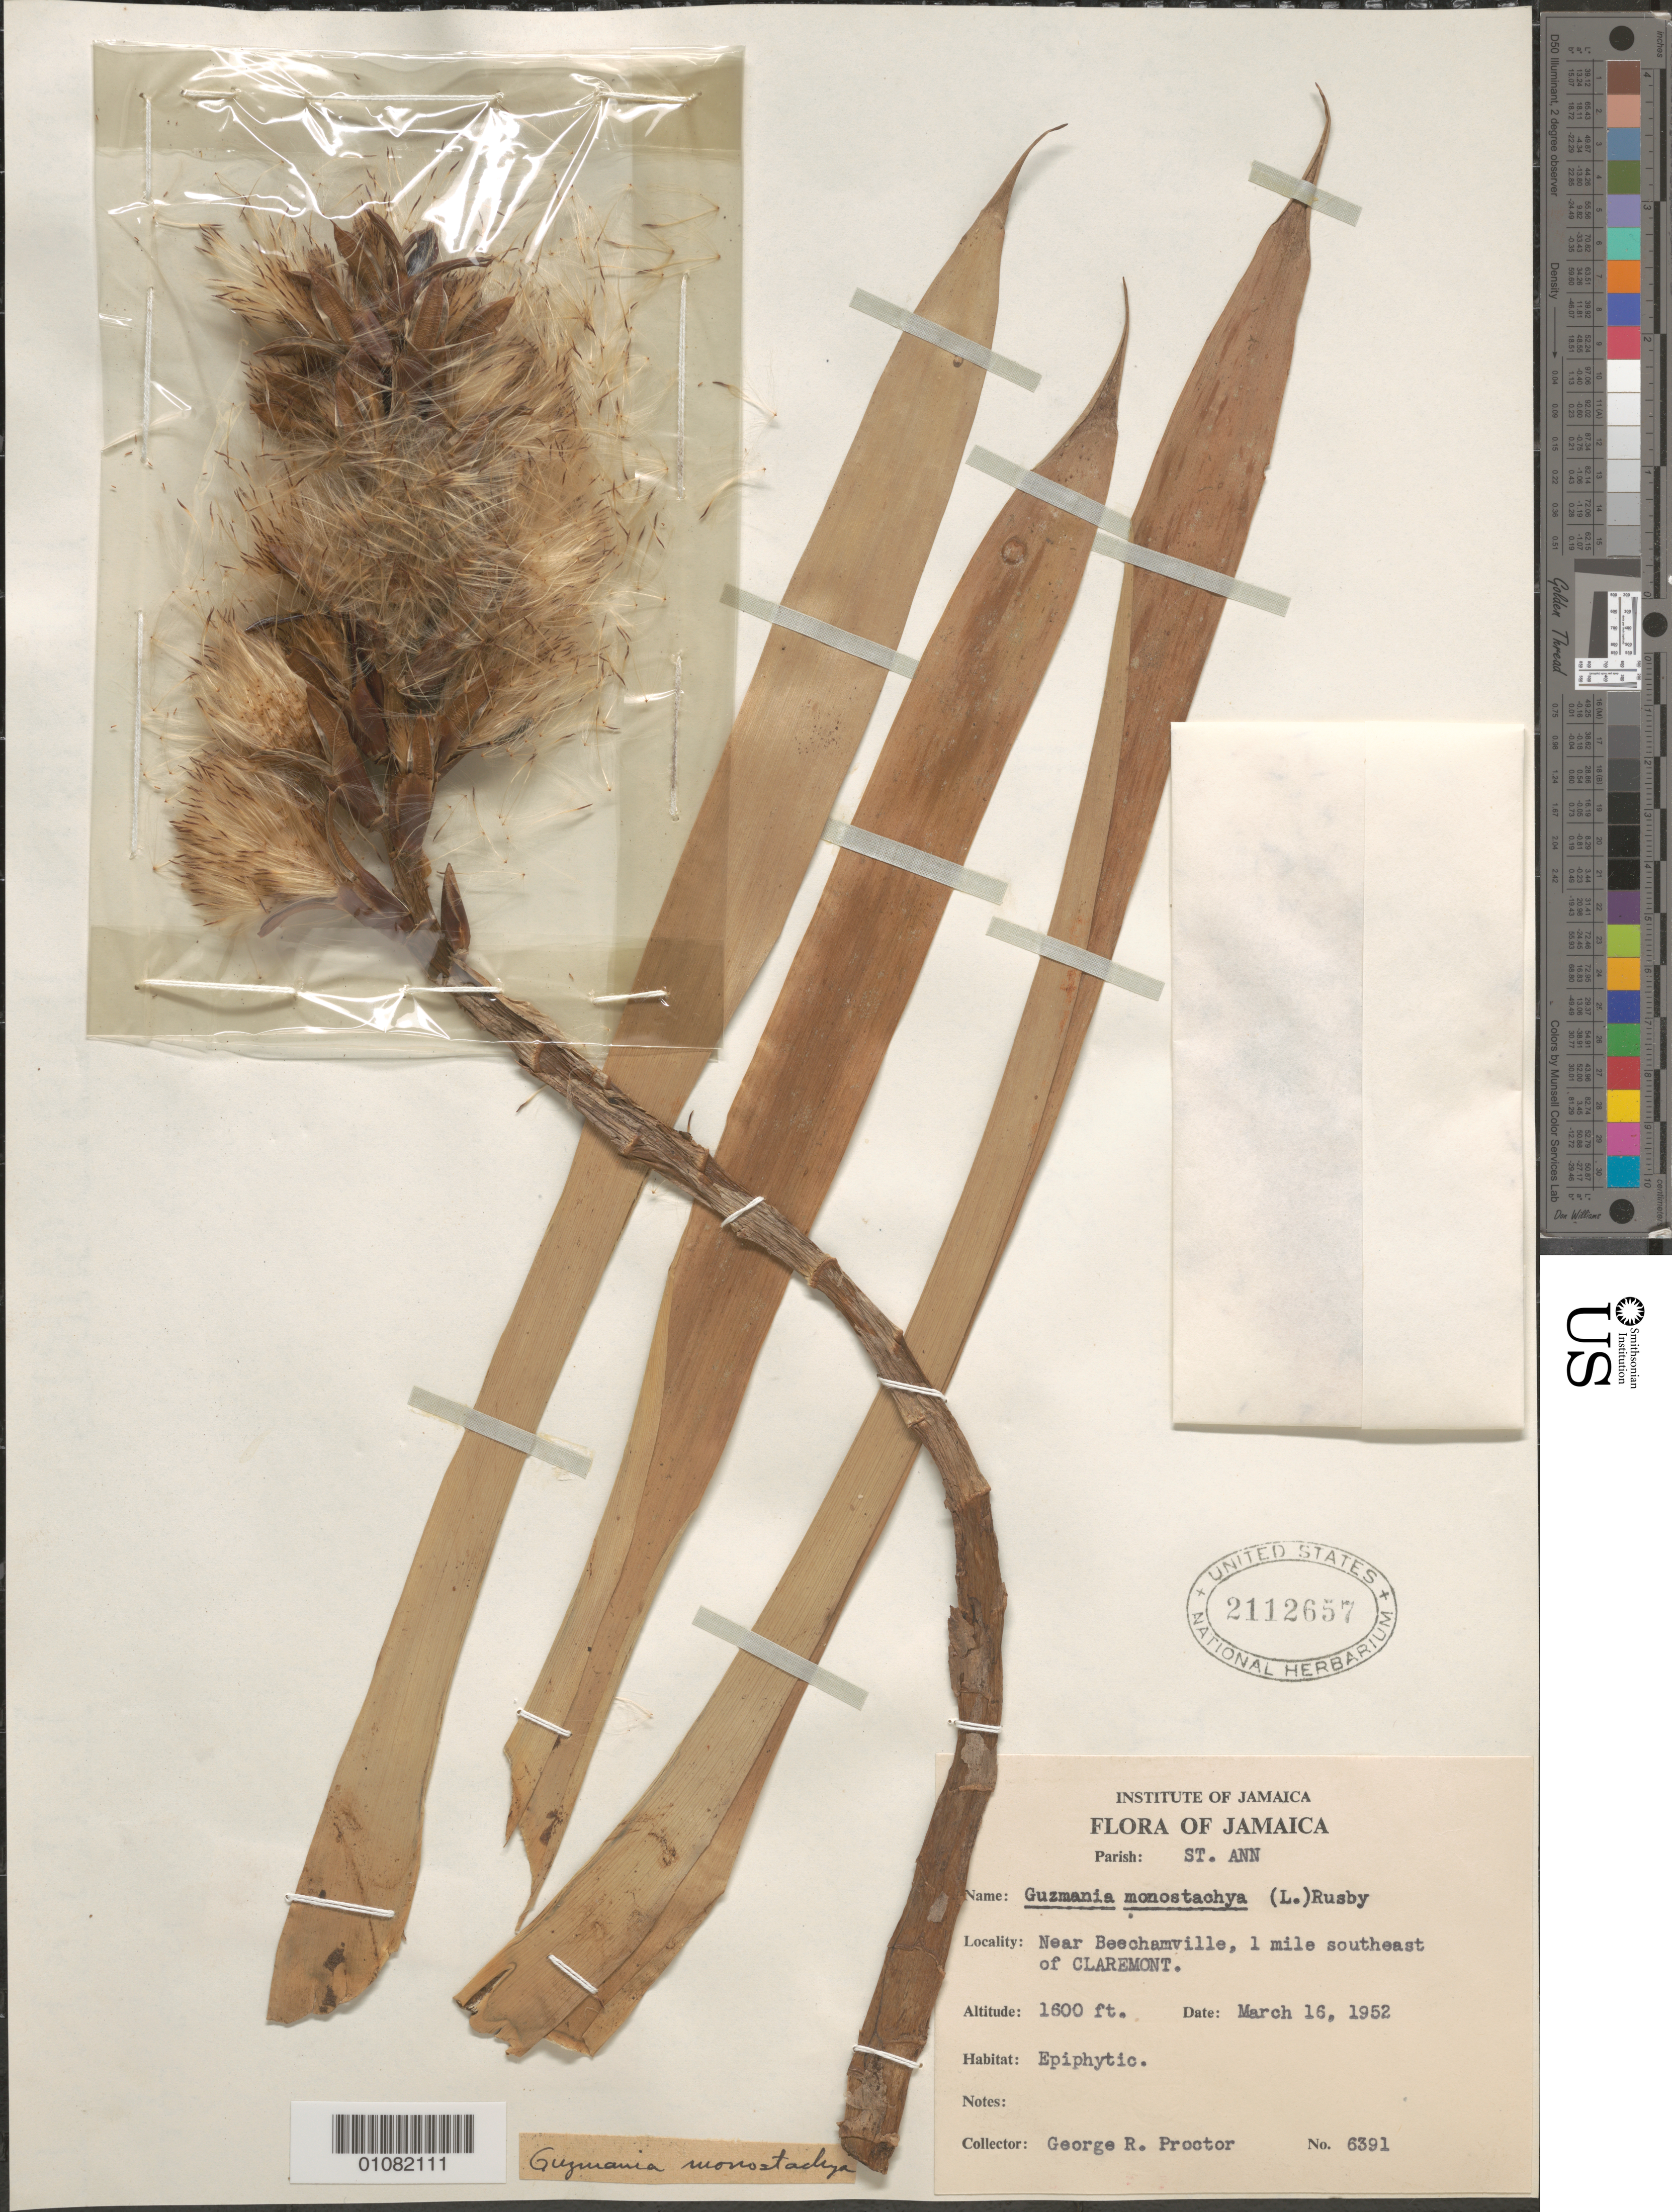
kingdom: Plantae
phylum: Tracheophyta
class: Liliopsida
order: Poales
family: Bromeliaceae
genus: Guzmania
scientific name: Guzmania monostachia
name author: (L.) Rusby ex Mez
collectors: G. R. Proctor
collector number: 6391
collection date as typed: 16 Mar 1952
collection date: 1952-03-16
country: Jamaica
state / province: Saint Ann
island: Jamaica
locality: Near Beechamville, 1 mile SE of Claremont.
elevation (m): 488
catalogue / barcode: US 2112657